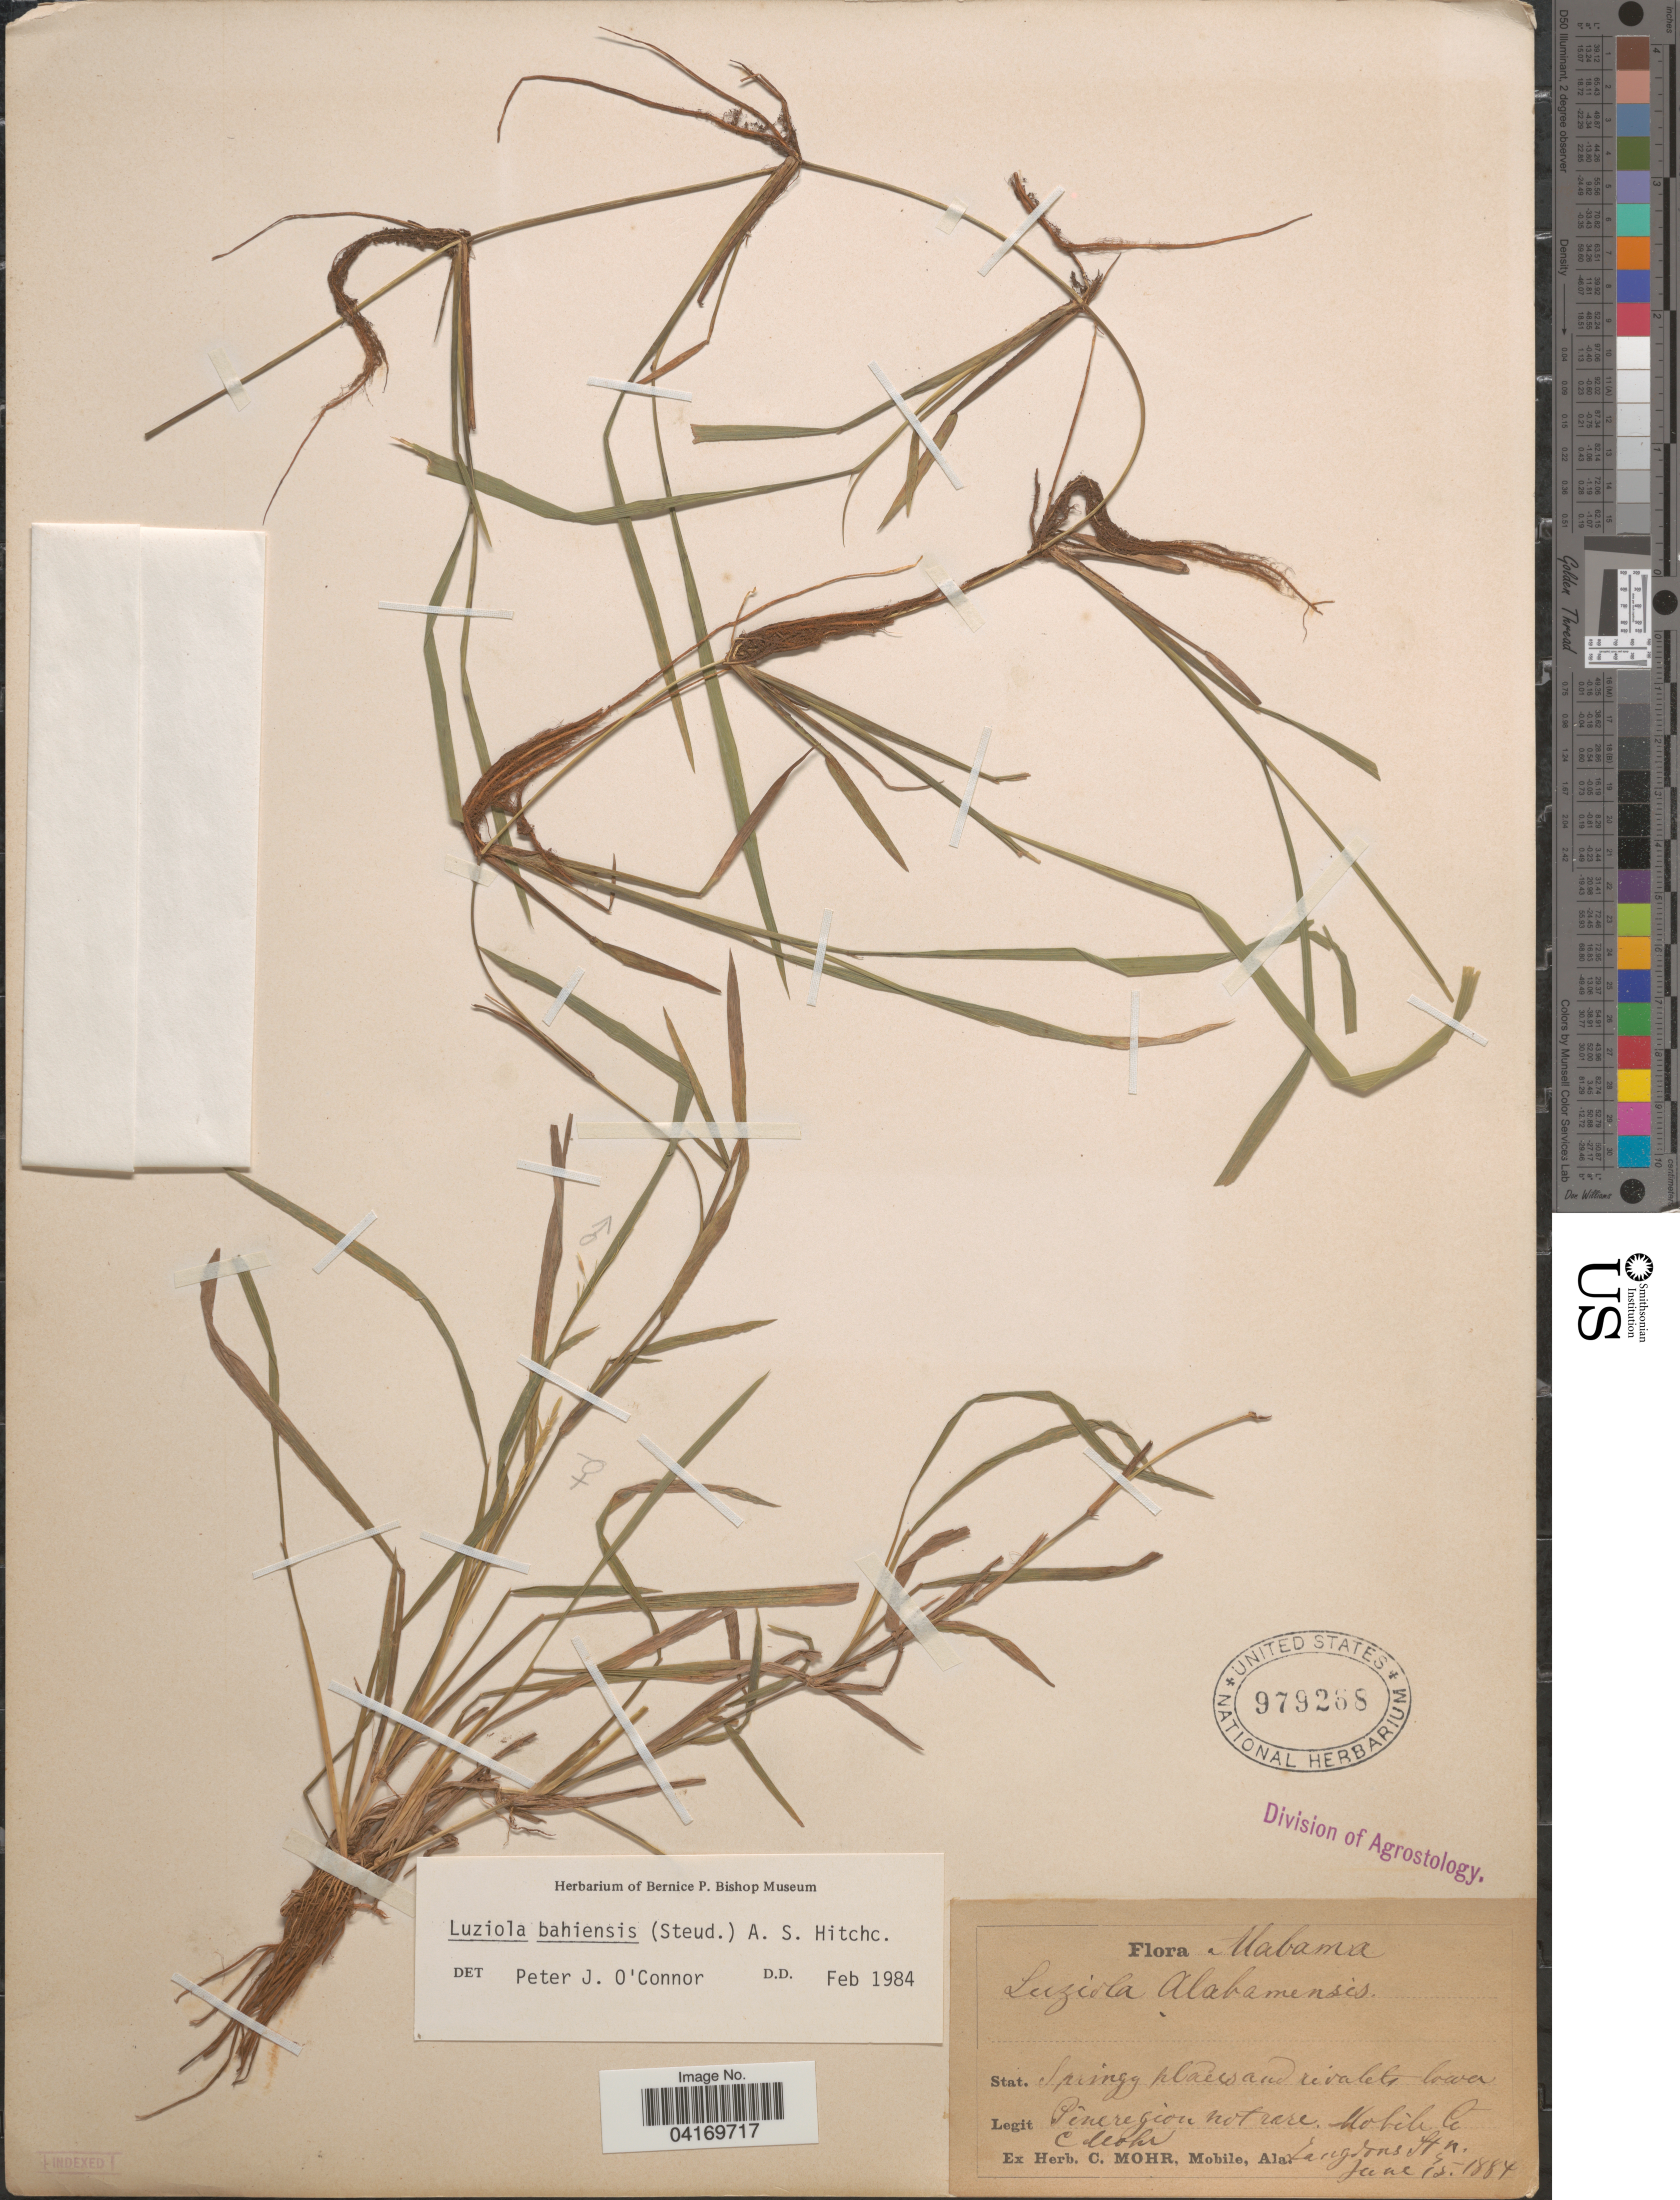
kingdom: Plantae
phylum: Tracheophyta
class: Liliopsida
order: Poales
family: Poaceae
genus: Luziola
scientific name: Luziola bahiensis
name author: (Steud.) Hitchc.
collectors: C. T. Mohr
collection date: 1884-06-15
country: United States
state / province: Alabama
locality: Pine region. Mobile Co. Langdons Stn.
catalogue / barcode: US 979268